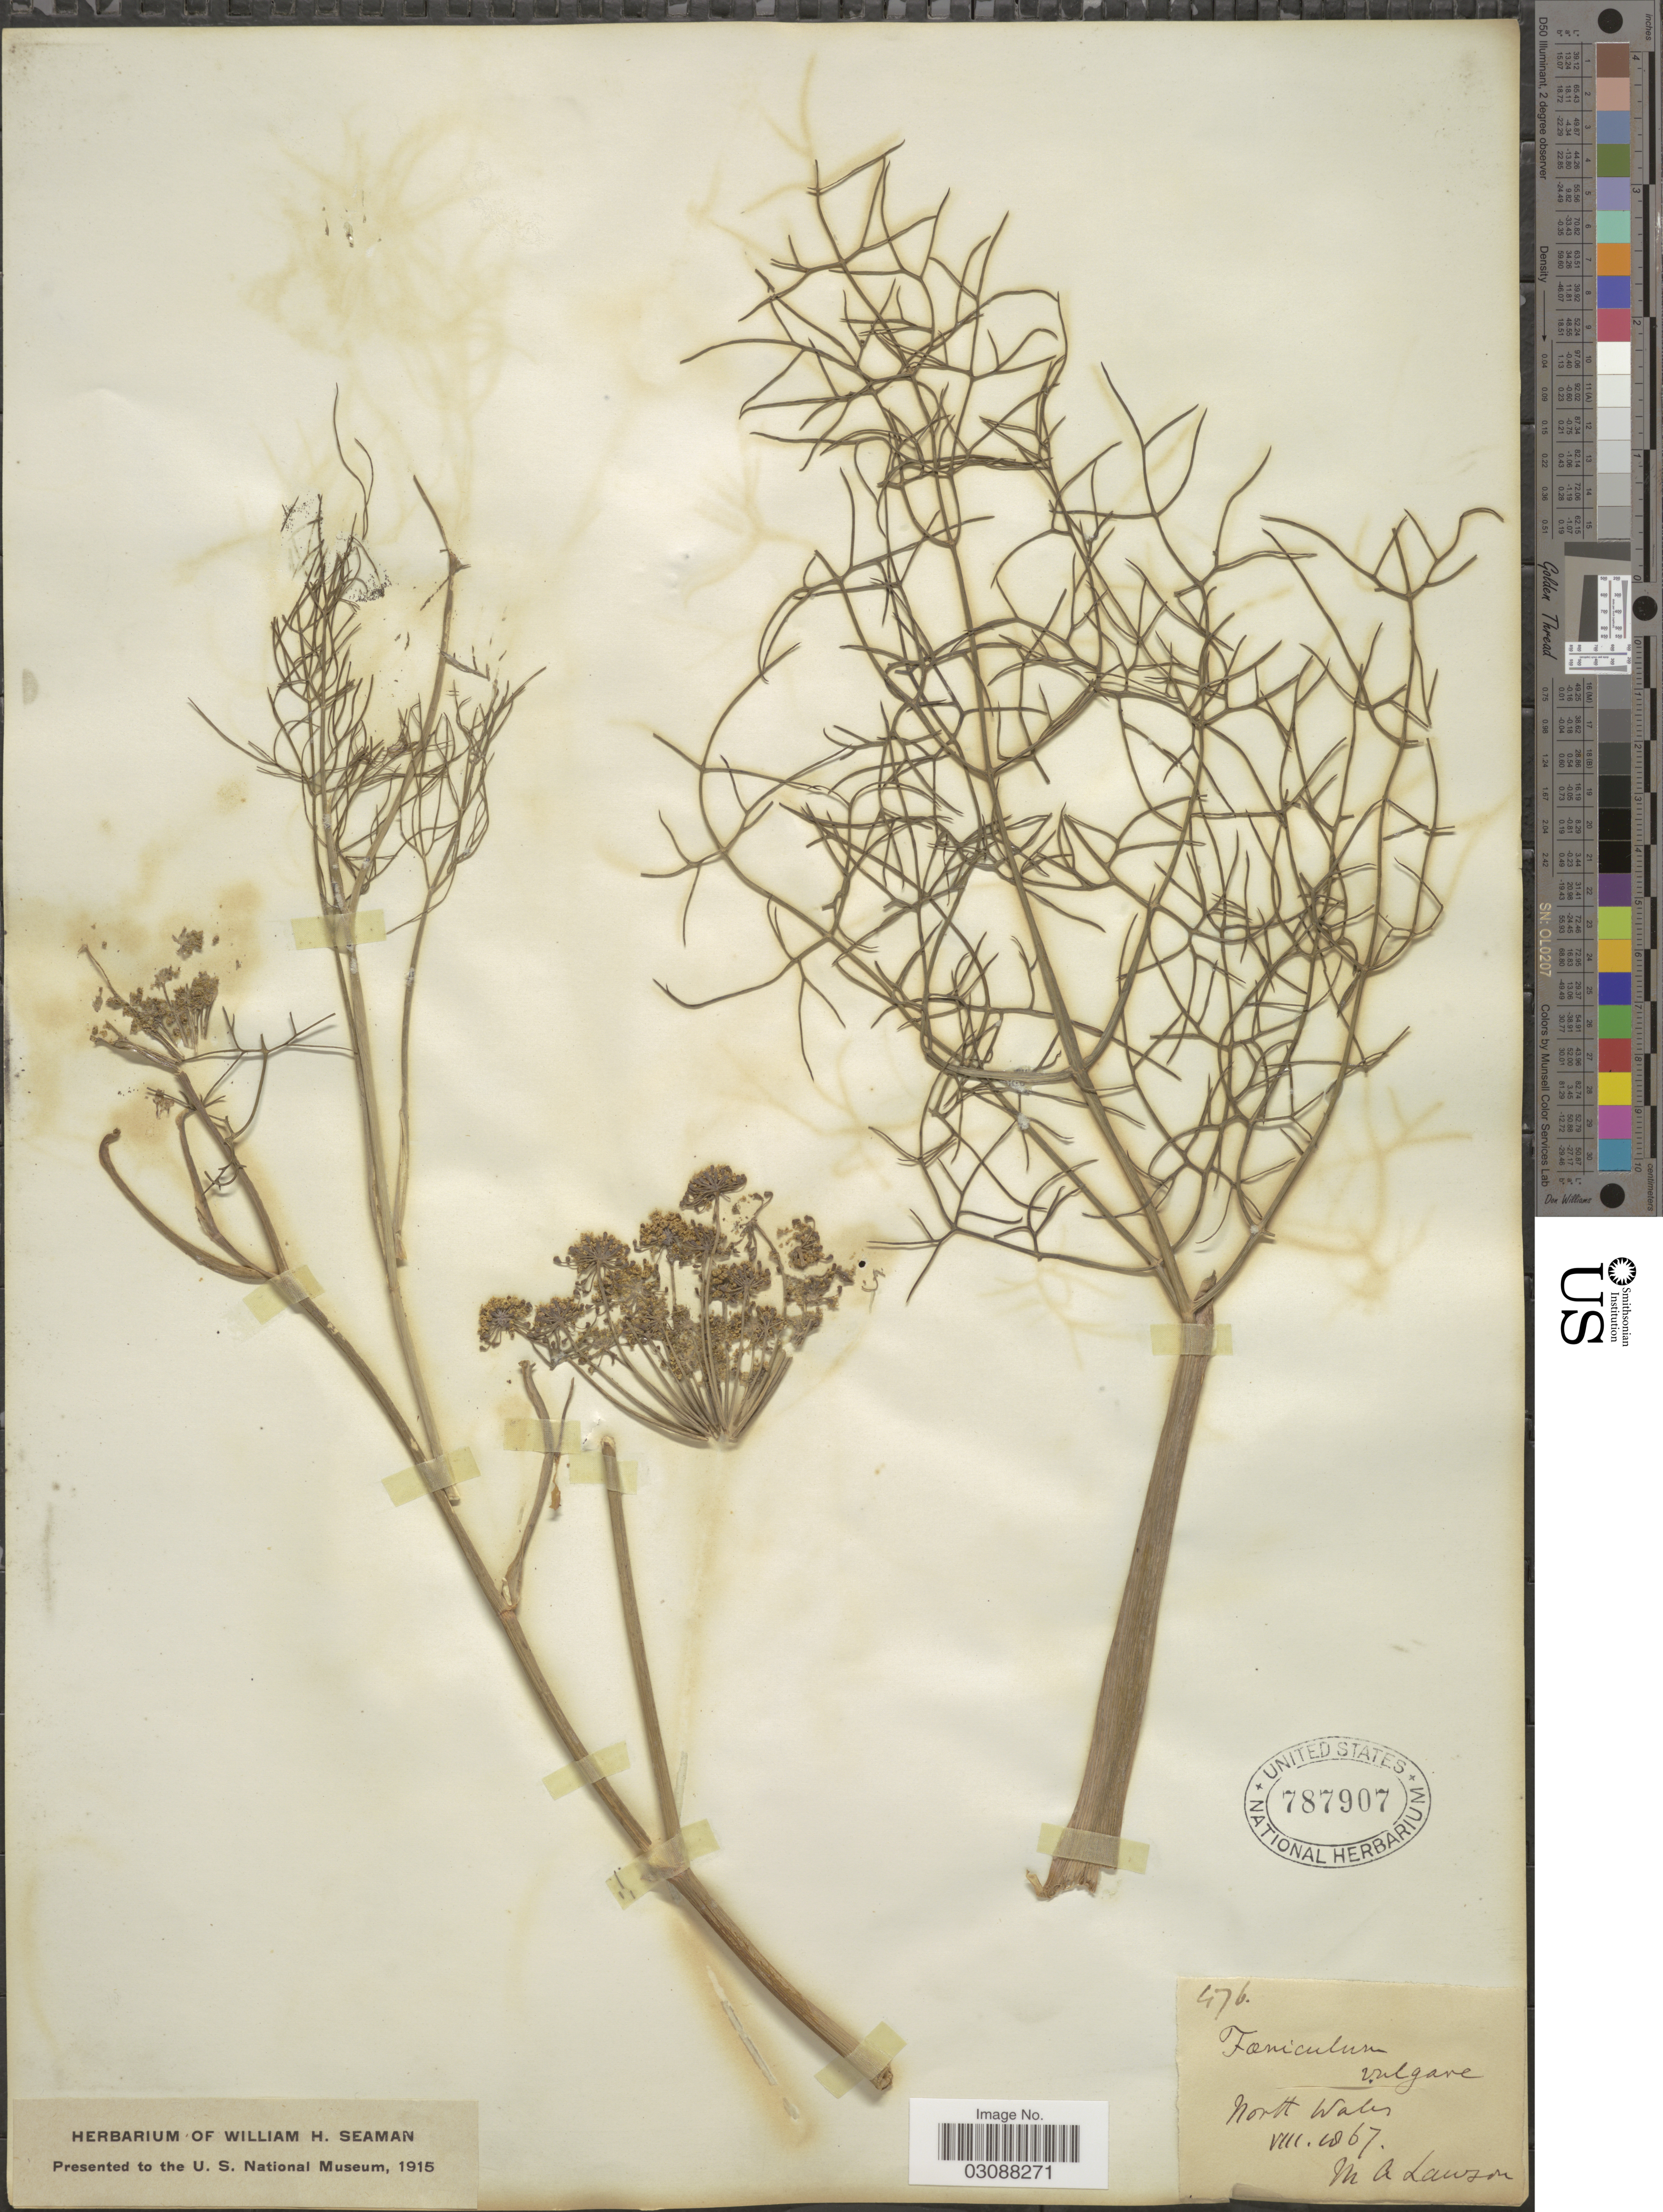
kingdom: Plantae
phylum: Tracheophyta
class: Magnoliopsida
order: Apiales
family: Apiaceae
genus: Foeniculum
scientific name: Foeniculum vulgare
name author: Mill.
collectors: M. A. Lawson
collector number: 476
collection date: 1867-08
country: United Kingdom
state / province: Wales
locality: North Wales.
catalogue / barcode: US 787907